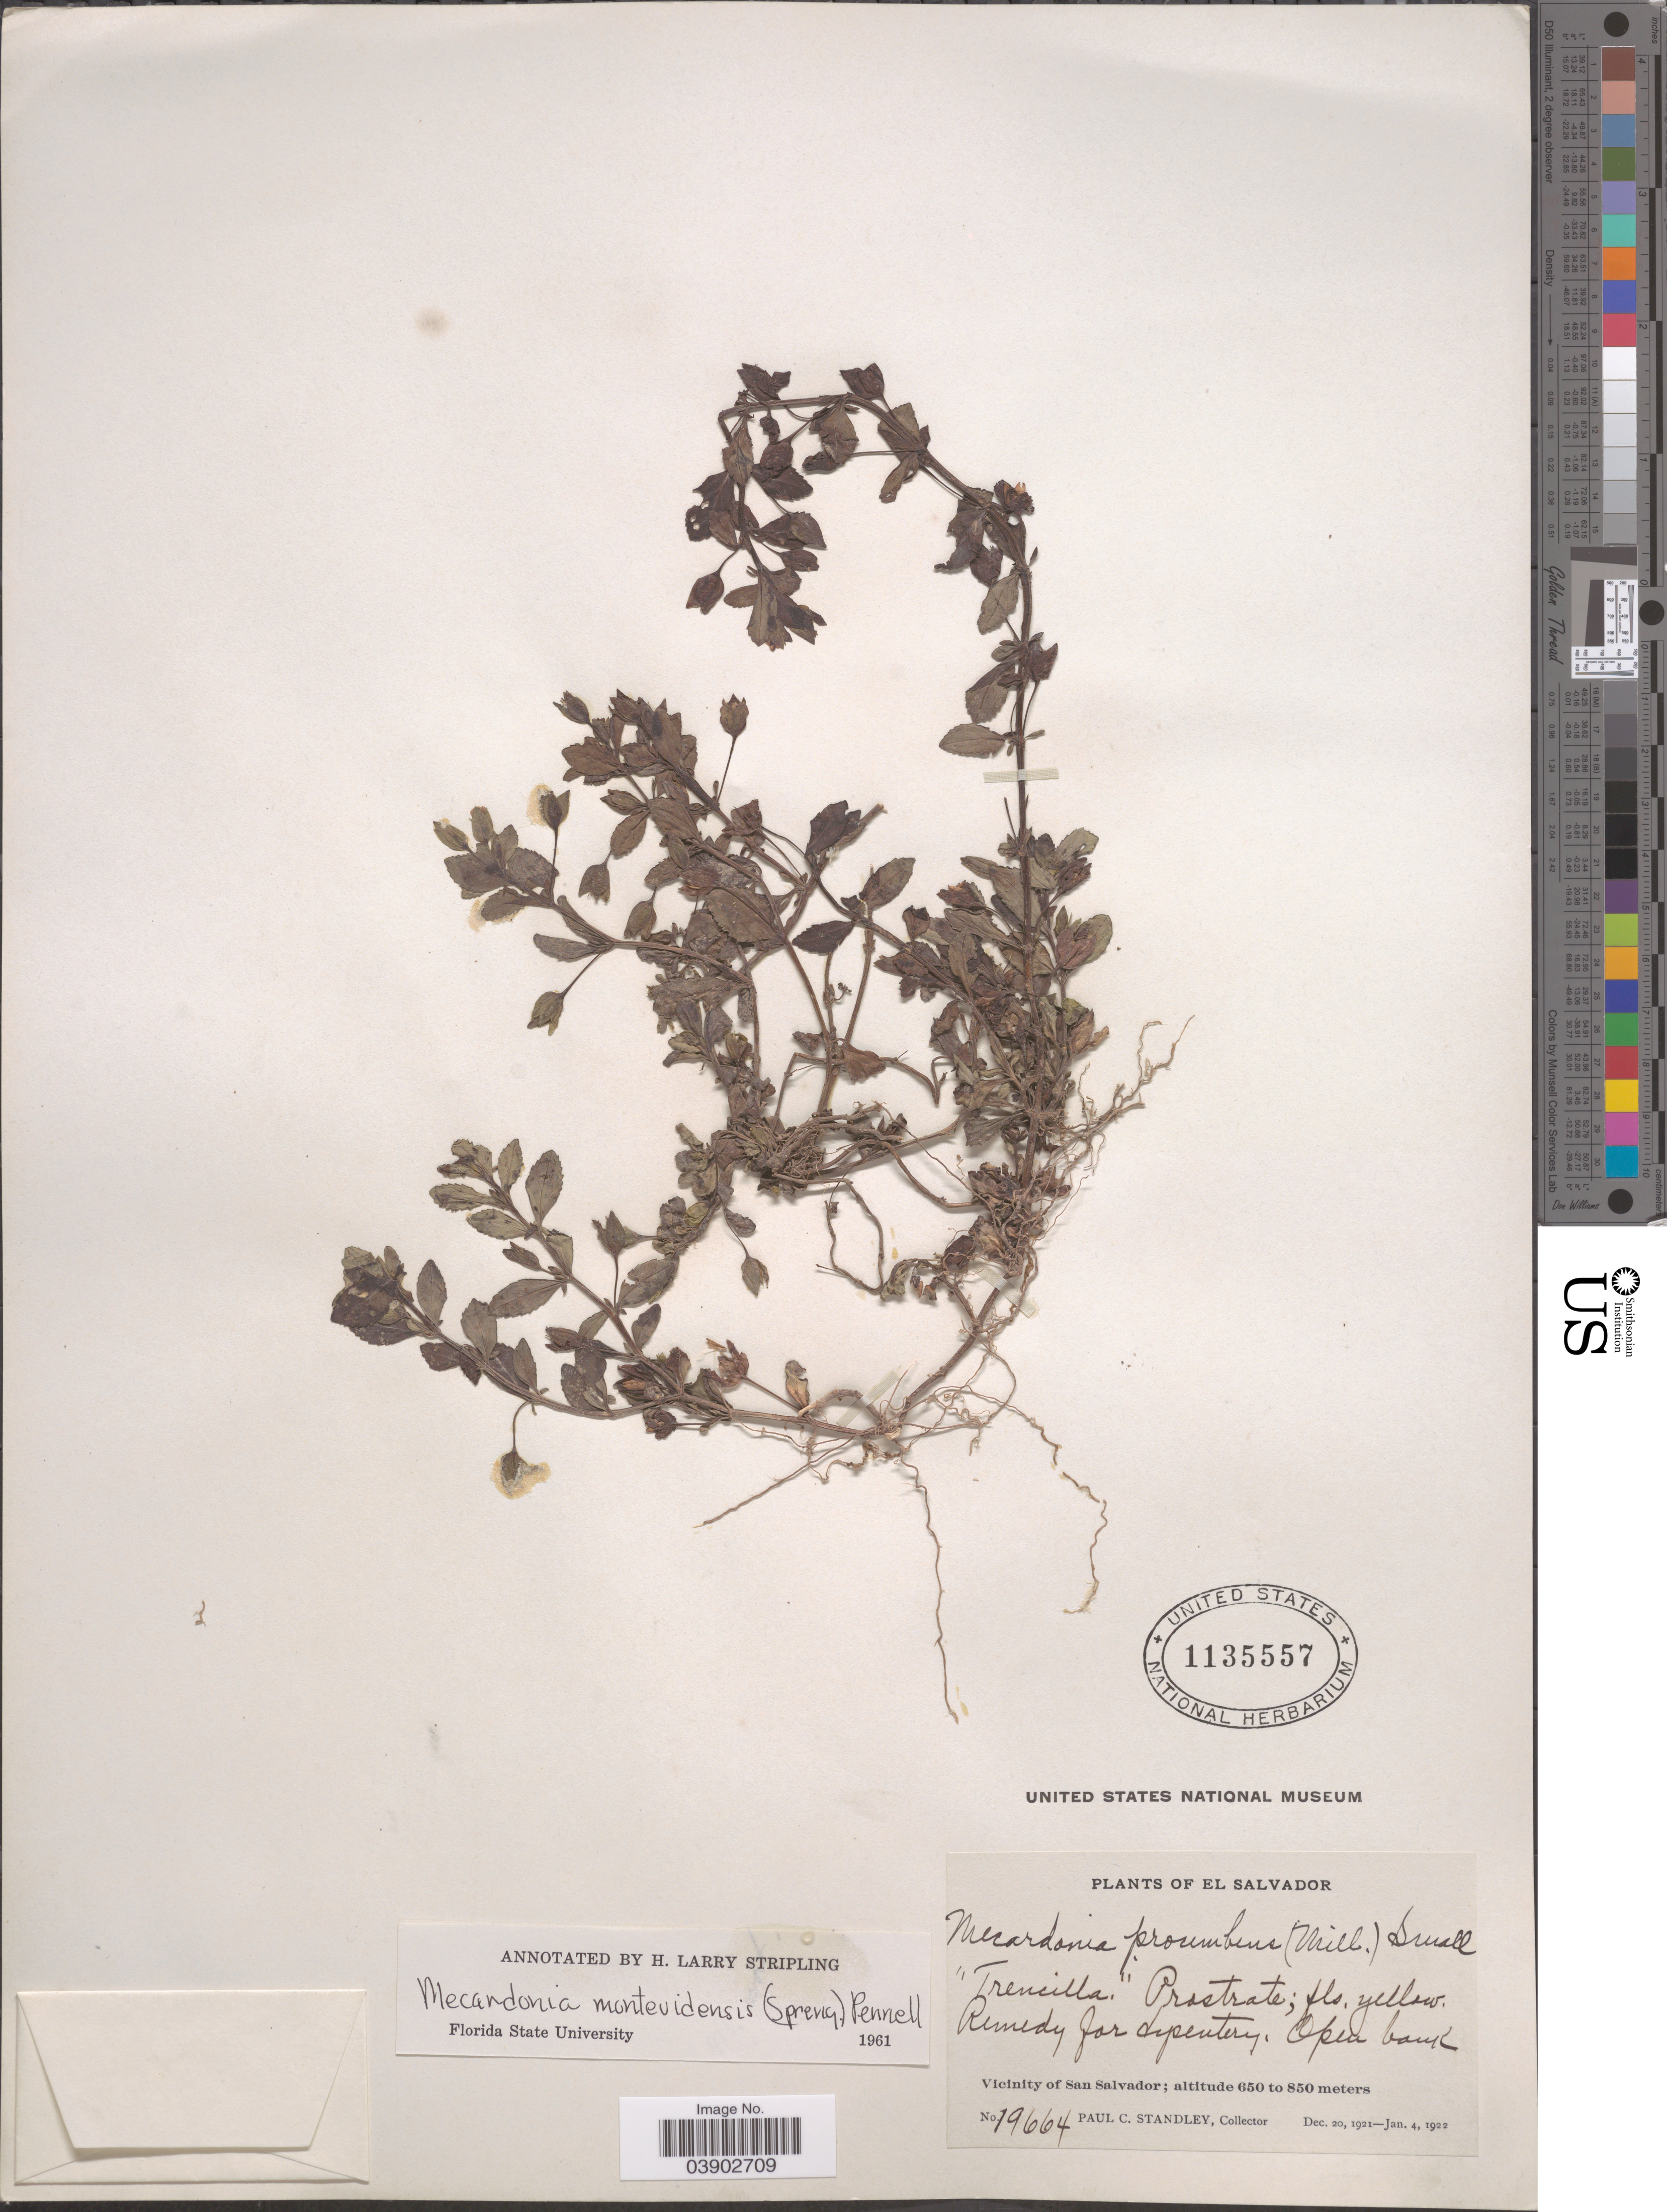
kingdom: Plantae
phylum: Tracheophyta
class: Magnoliopsida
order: Lamiales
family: Plantaginaceae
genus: Mecardonia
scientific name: Mecardonia procumbens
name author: (Mill.) Small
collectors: P. C. Standley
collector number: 19664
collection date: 1921-12-20/1922-01-04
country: El Salvador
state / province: San Salvador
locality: Vicinity of San Salvador.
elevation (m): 650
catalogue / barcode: US 1135557